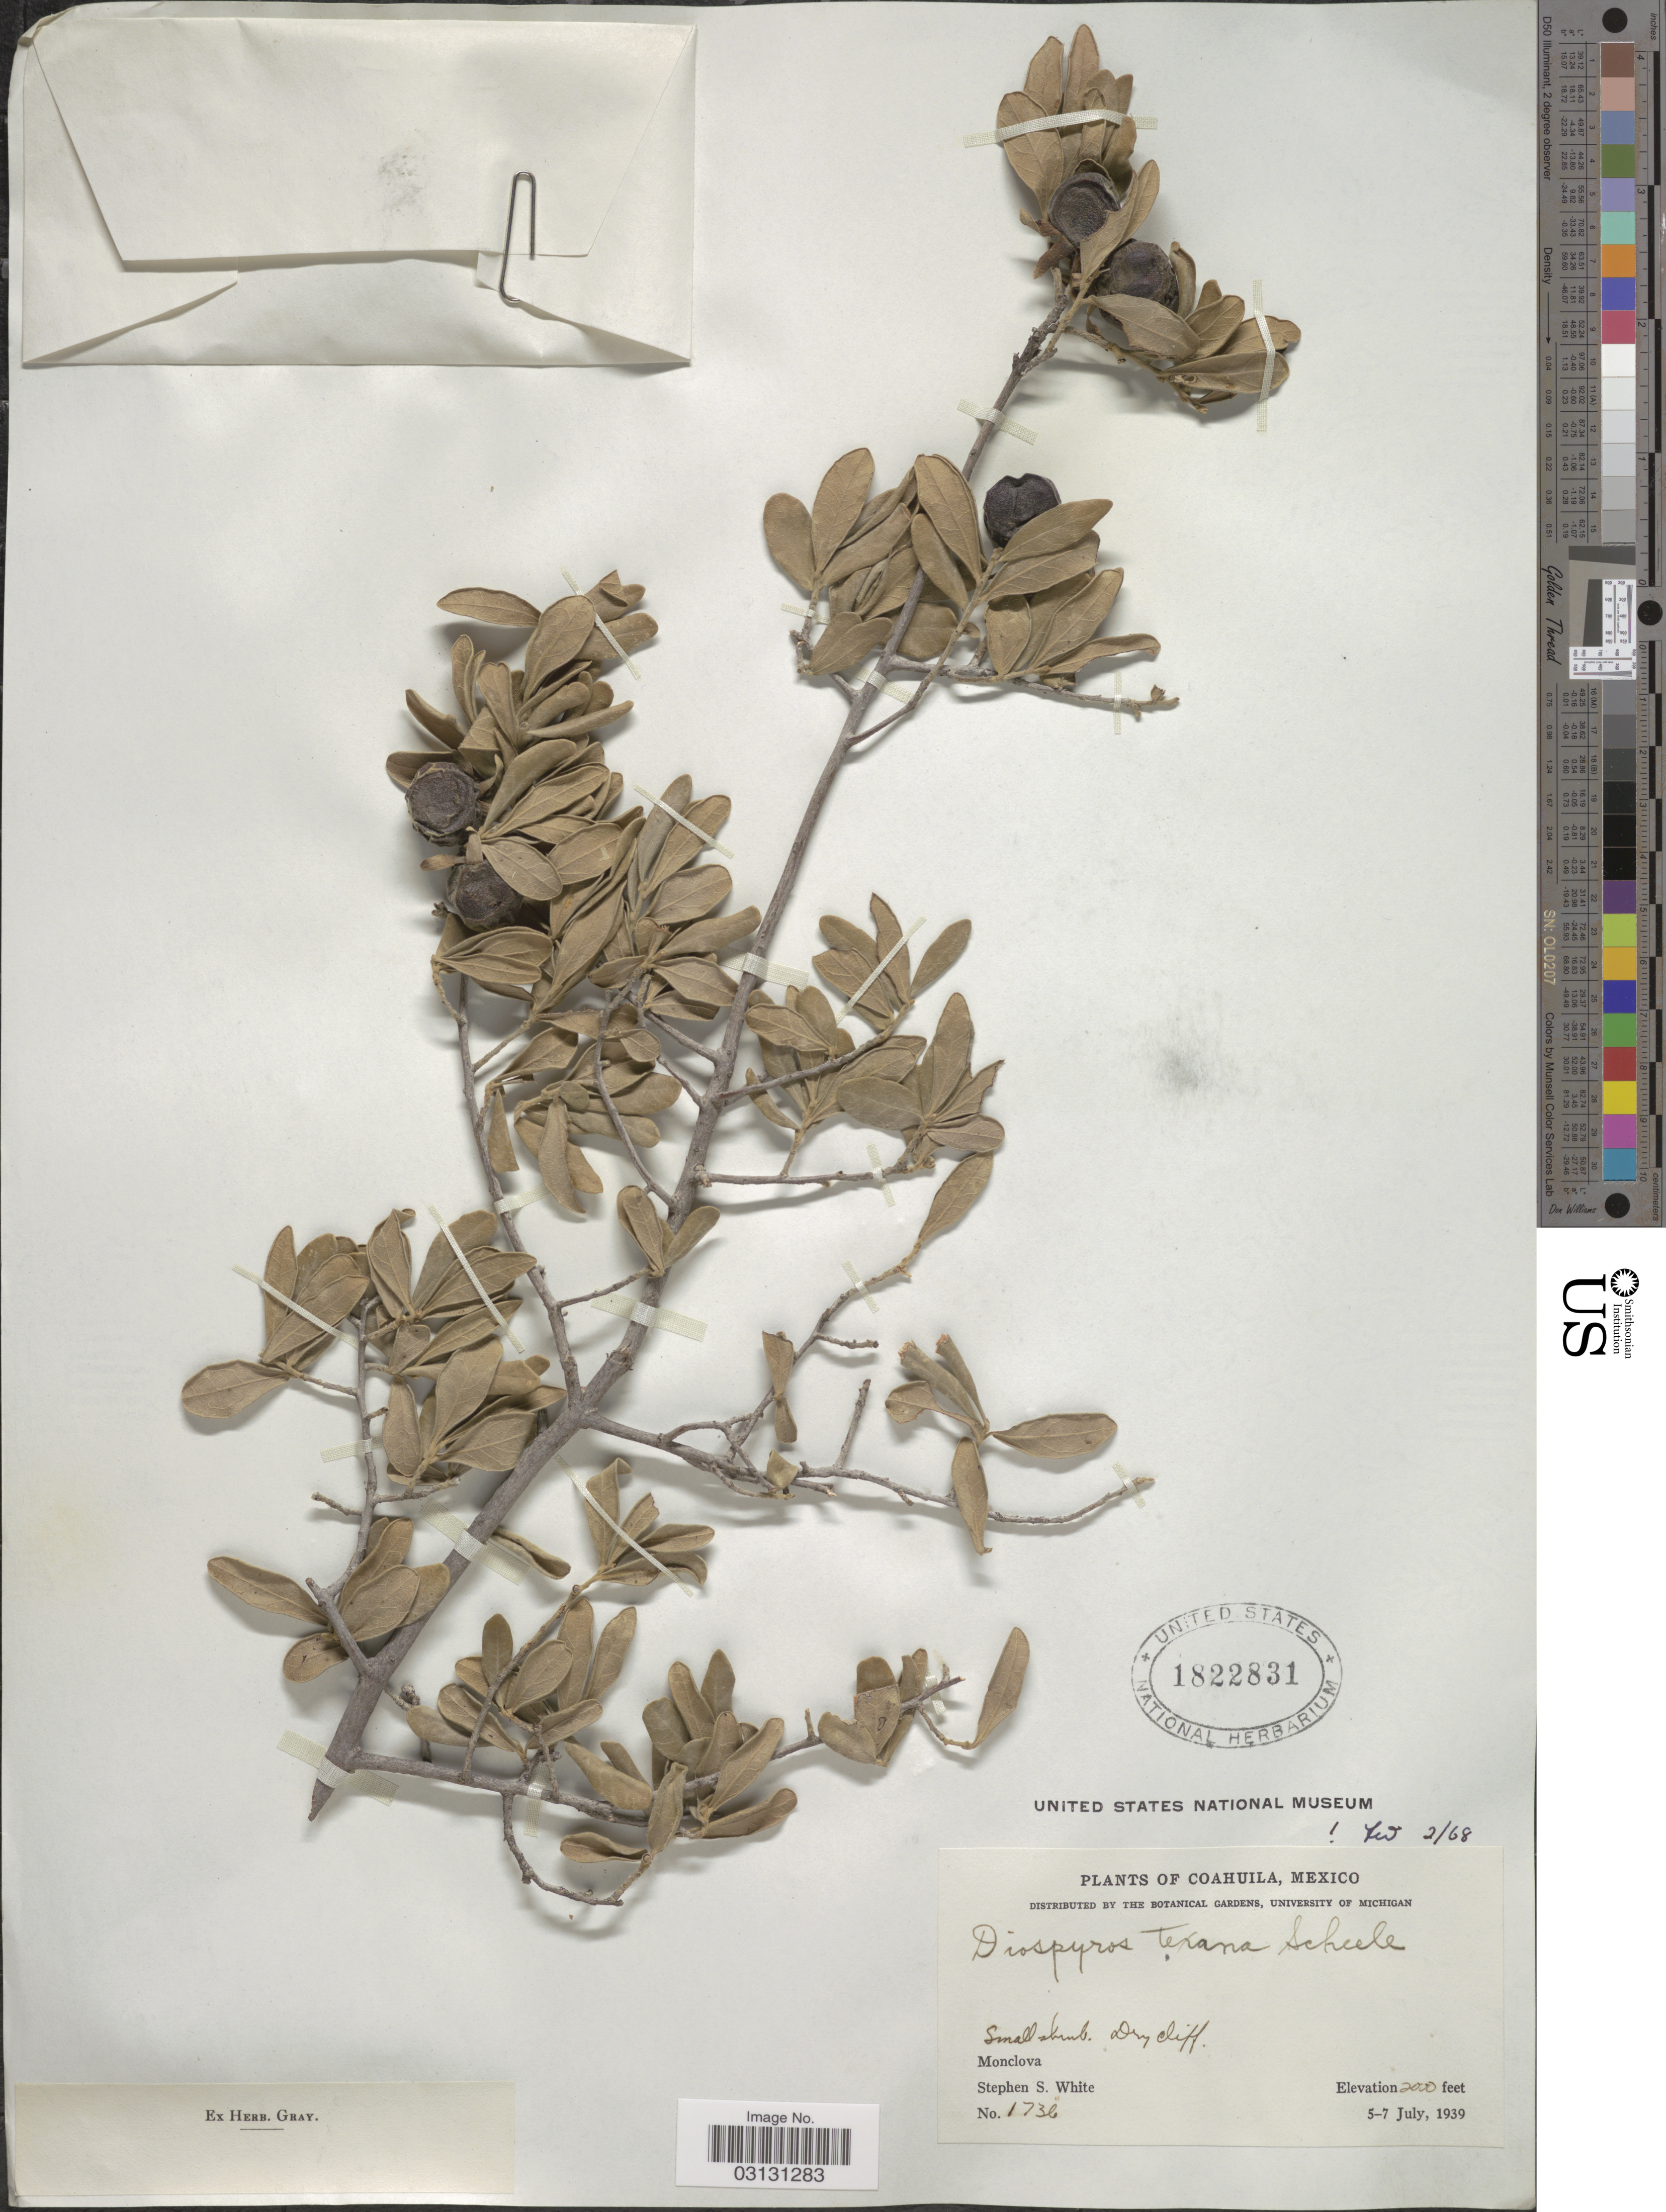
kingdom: Plantae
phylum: Tracheophyta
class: Magnoliopsida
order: Ericales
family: Ebenaceae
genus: Diospyros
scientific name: Diospyros texana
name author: Scheele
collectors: S. S. White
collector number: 173 b*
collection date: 1939-07-05/1939-07-07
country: Mexico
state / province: Coahuila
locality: Monclova.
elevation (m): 610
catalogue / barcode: US 1822831